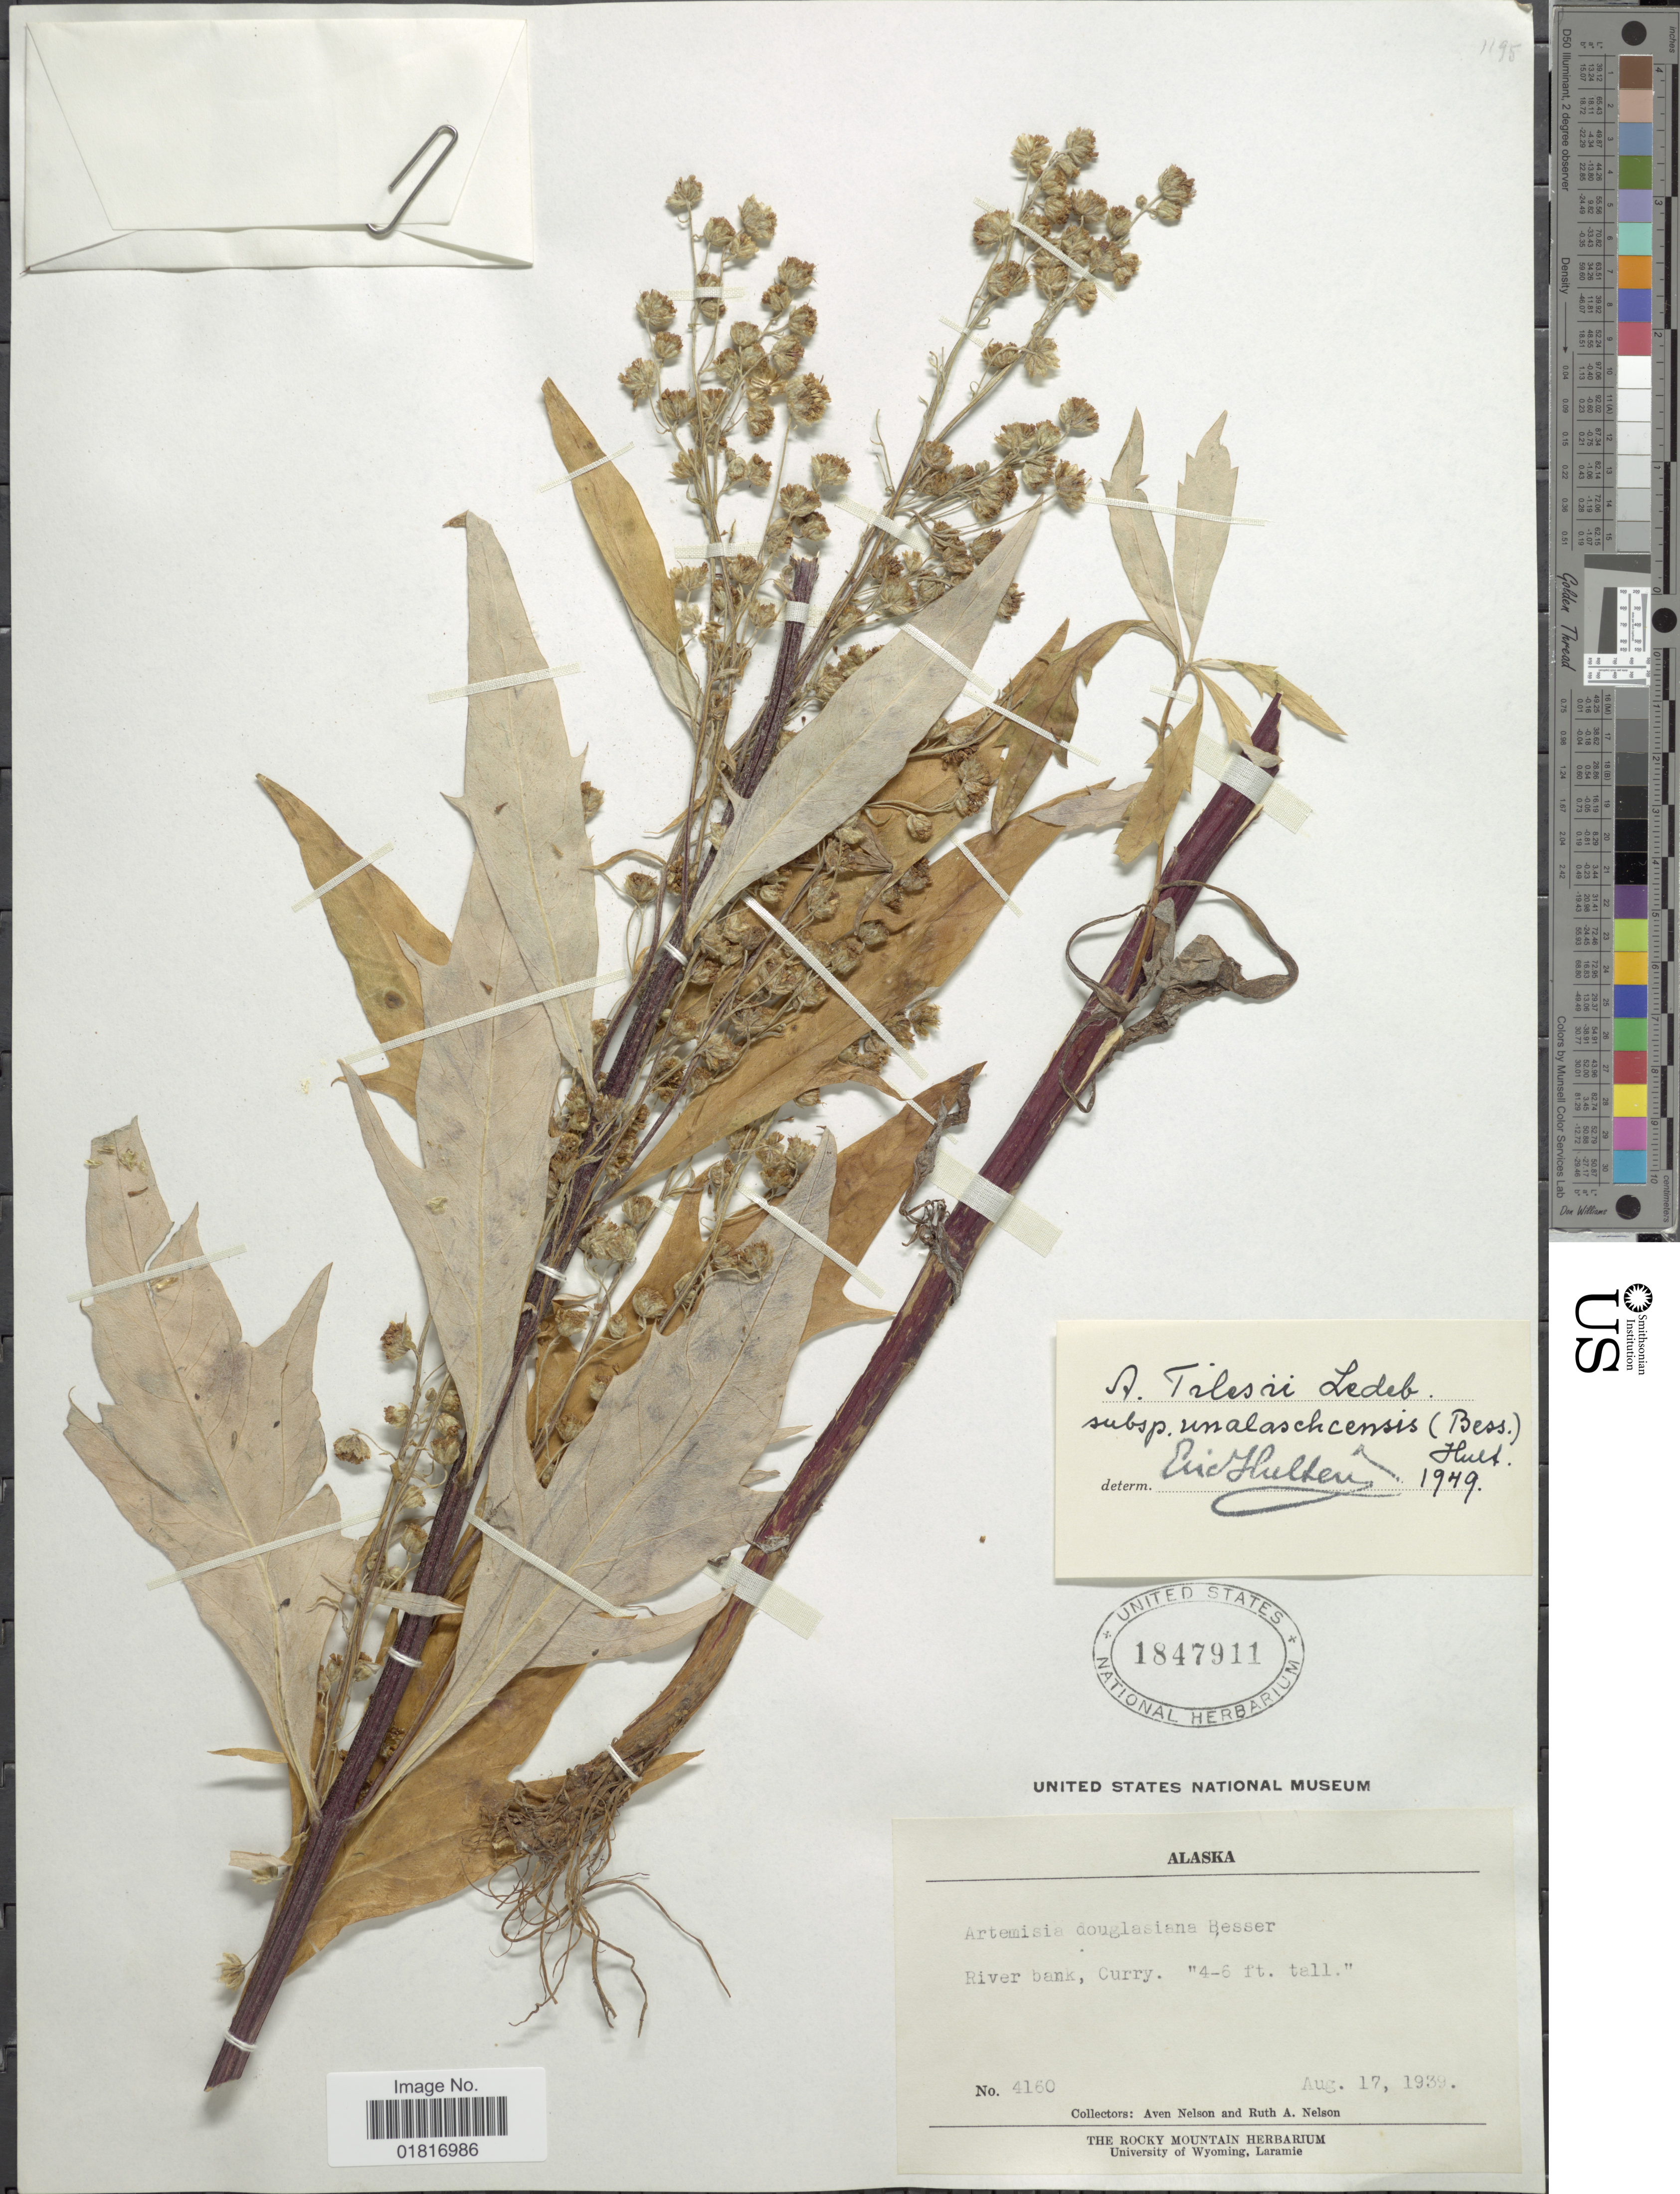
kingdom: Plantae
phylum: Tracheophyta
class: Magnoliopsida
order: Asterales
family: Asteraceae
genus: Artemisia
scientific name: Artemisia tilesii subsp. unalaschcensis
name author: (Besser) Hultén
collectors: A. Nelson & R. A. Nelson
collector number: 4160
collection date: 1939-08-17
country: United States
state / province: Alaska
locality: River bank, Curry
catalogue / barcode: US 1847911